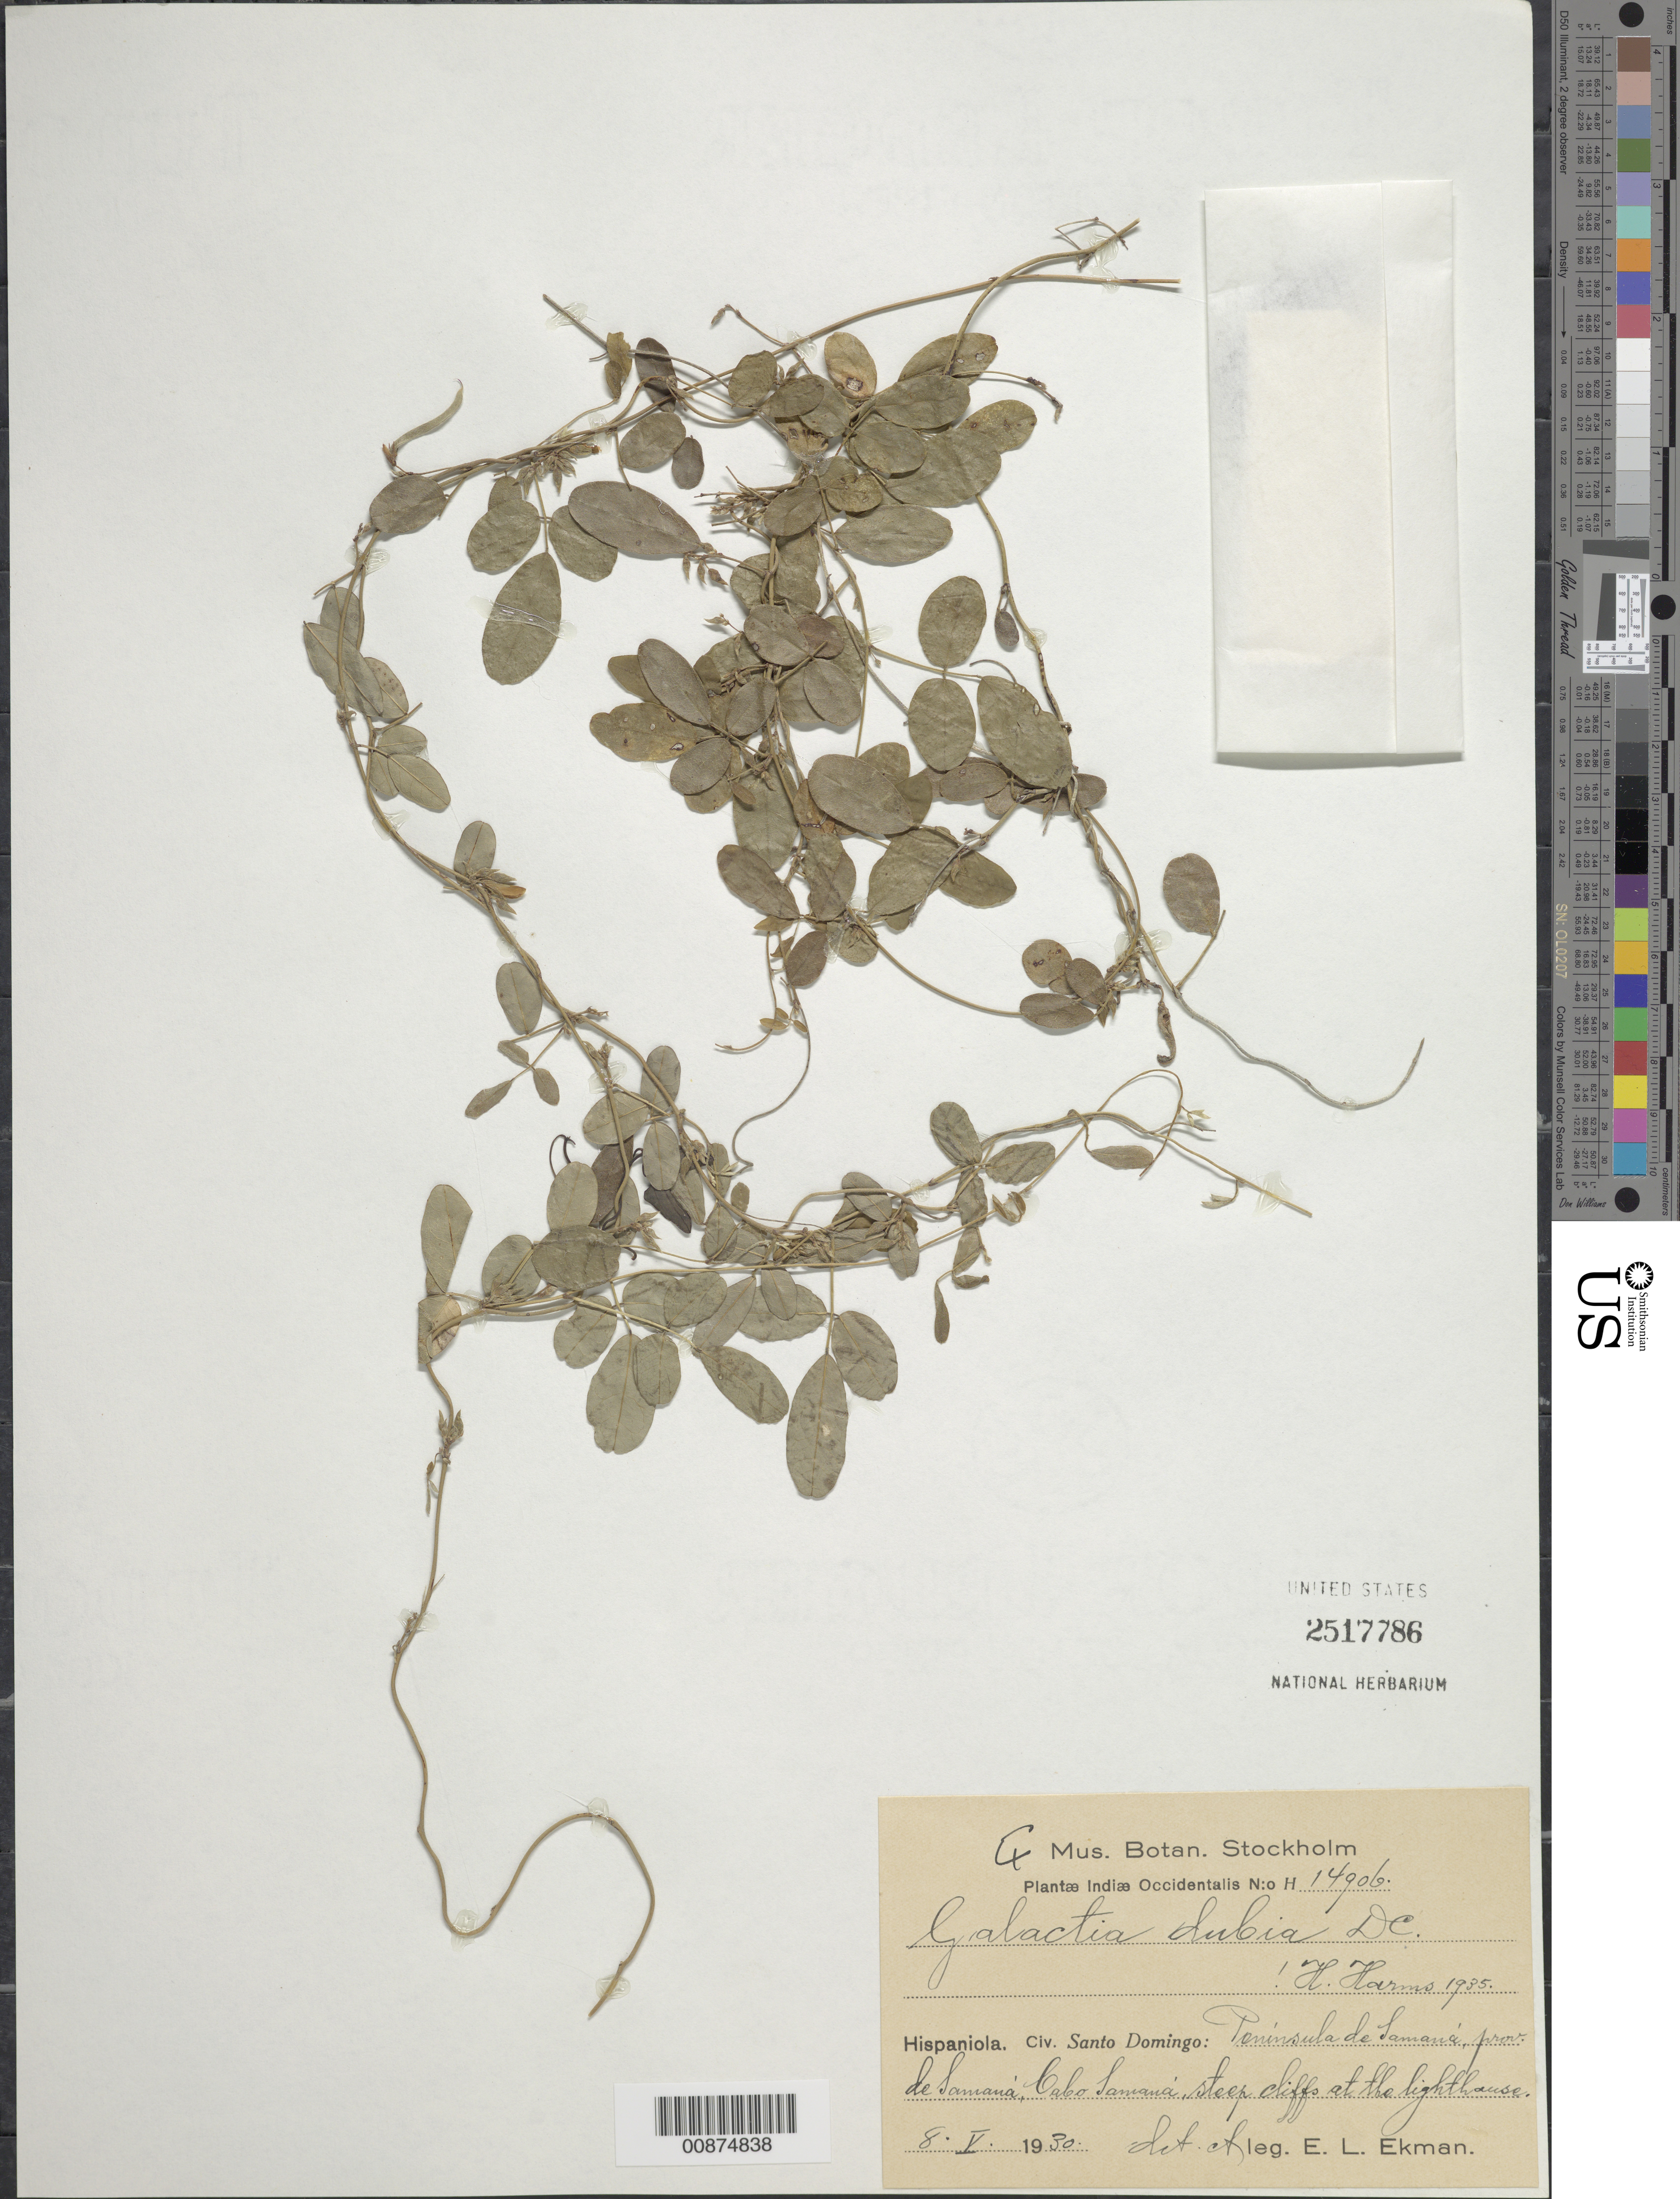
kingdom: Plantae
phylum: Tracheophyta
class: Magnoliopsida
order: Fabales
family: Fabaceae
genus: Galactia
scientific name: Galactia dubia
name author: DC.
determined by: Harms, H.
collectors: E. L. Ekman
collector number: H 14906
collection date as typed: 08 May 1930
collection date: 1930-05-08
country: Dominican Republic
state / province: Samana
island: Hispaniola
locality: Península de Samaná, Cabo Samaná, steep cliffs at the lighthouse.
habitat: Steep cliffs.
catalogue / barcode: US 2517786